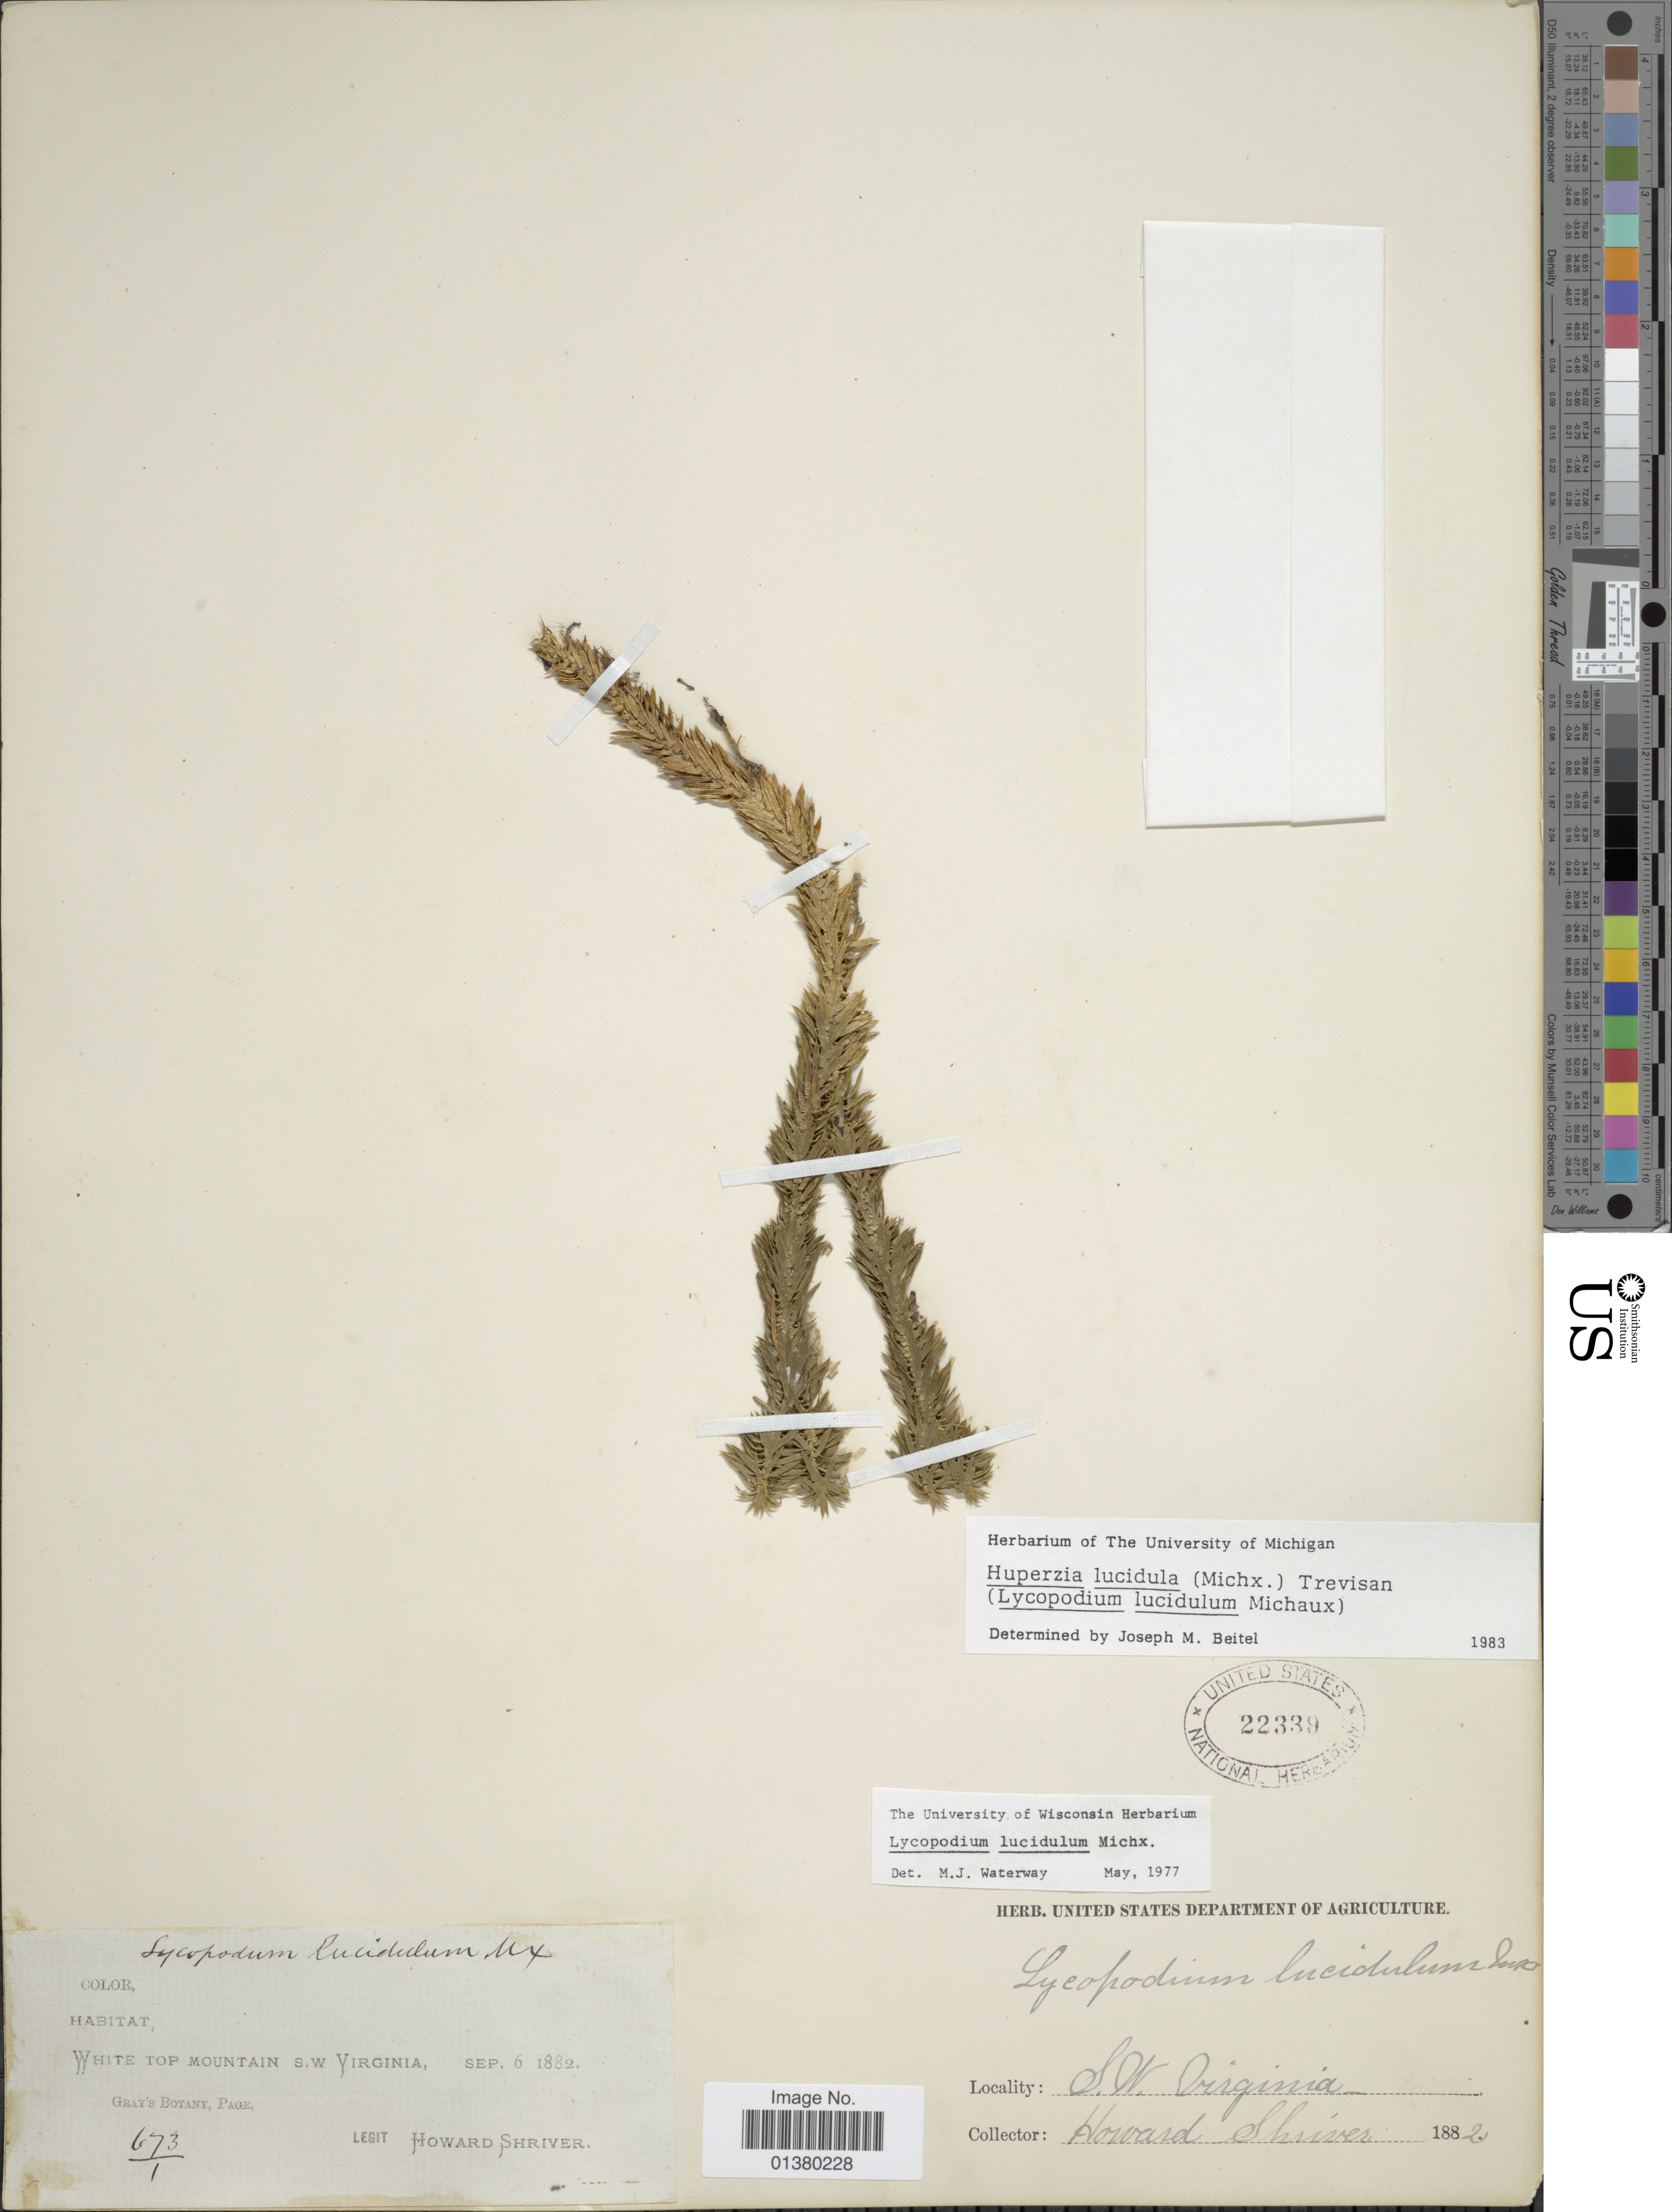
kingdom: Plantae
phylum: Tracheophyta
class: Lycopodiopsida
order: Lycopodiales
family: Lycopodiaceae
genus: Huperzia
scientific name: Huperzia lucidula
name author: (Michx.) Trevis.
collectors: H. Shriver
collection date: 1882-09-06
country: United States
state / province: Virginia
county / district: Page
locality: White Mountain SW Virginia,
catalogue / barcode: US 22339